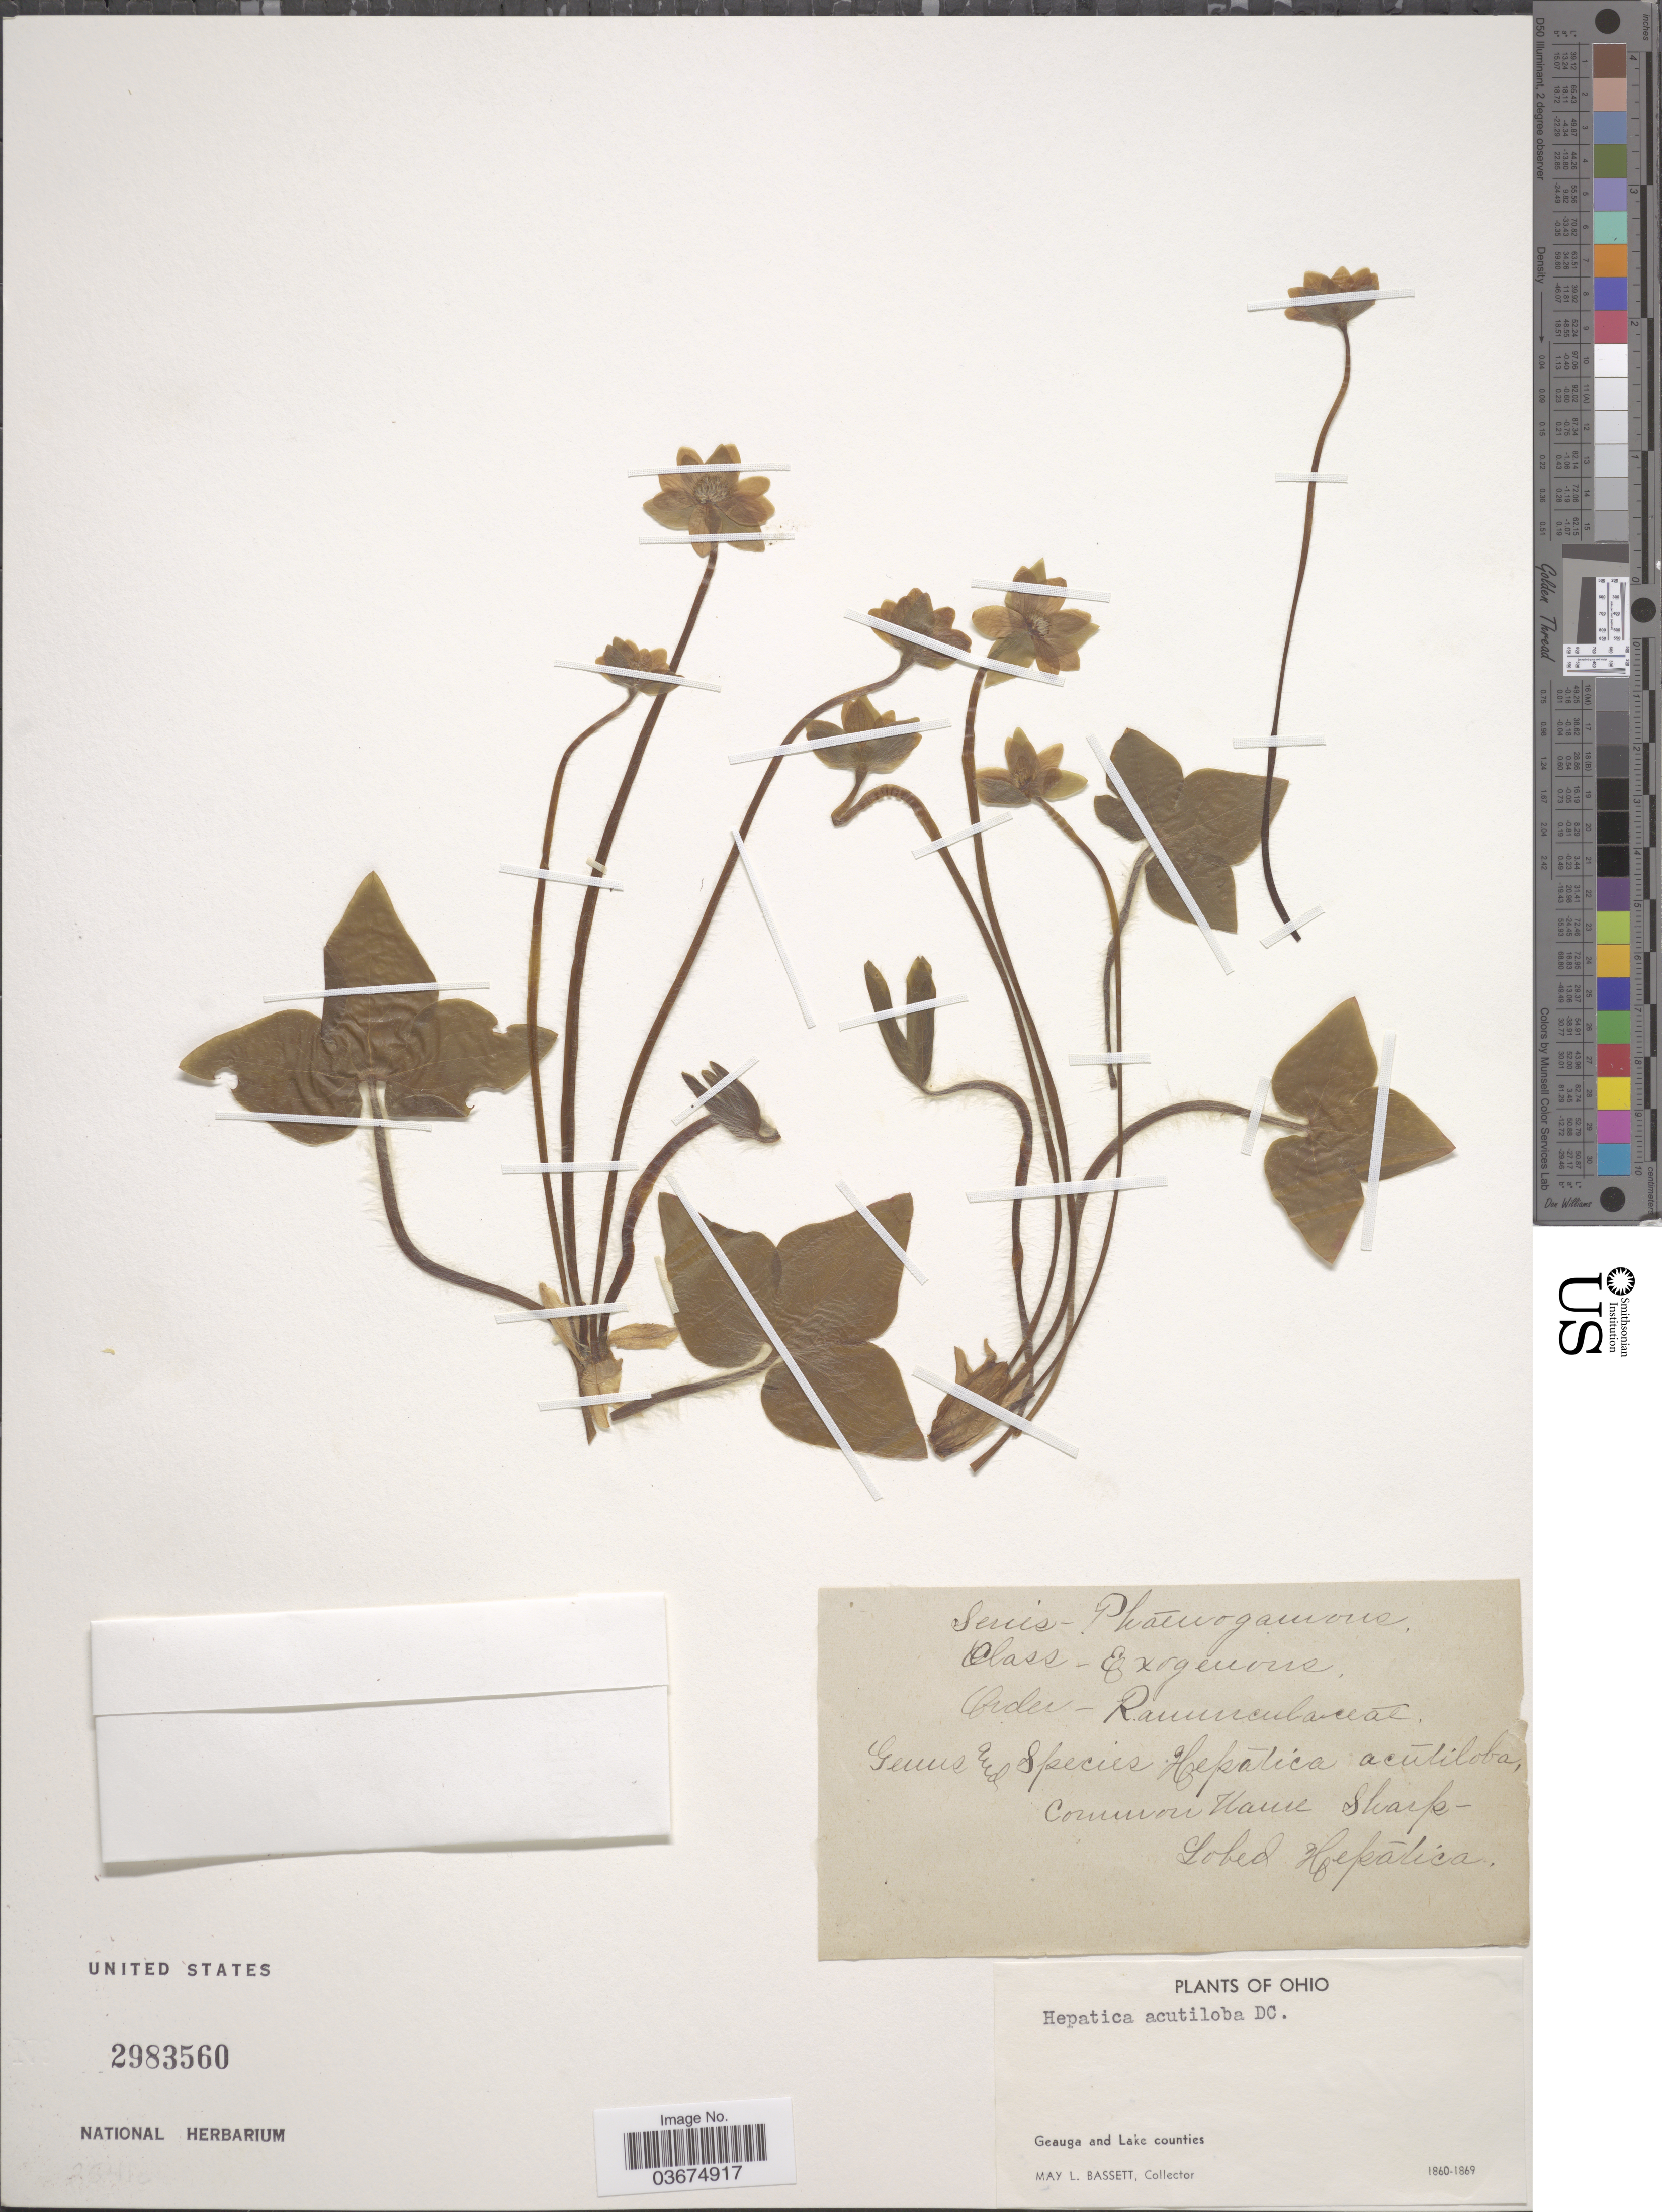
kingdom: Plantae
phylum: Tracheophyta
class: Magnoliopsida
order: Ranunculales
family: Ranunculaceae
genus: Hepatica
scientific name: Hepatica acutiloba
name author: DC.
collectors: M. L. Bassett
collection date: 1860/1869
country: United States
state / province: Ohio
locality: Geauga and Lake counties.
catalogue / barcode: US 2983560